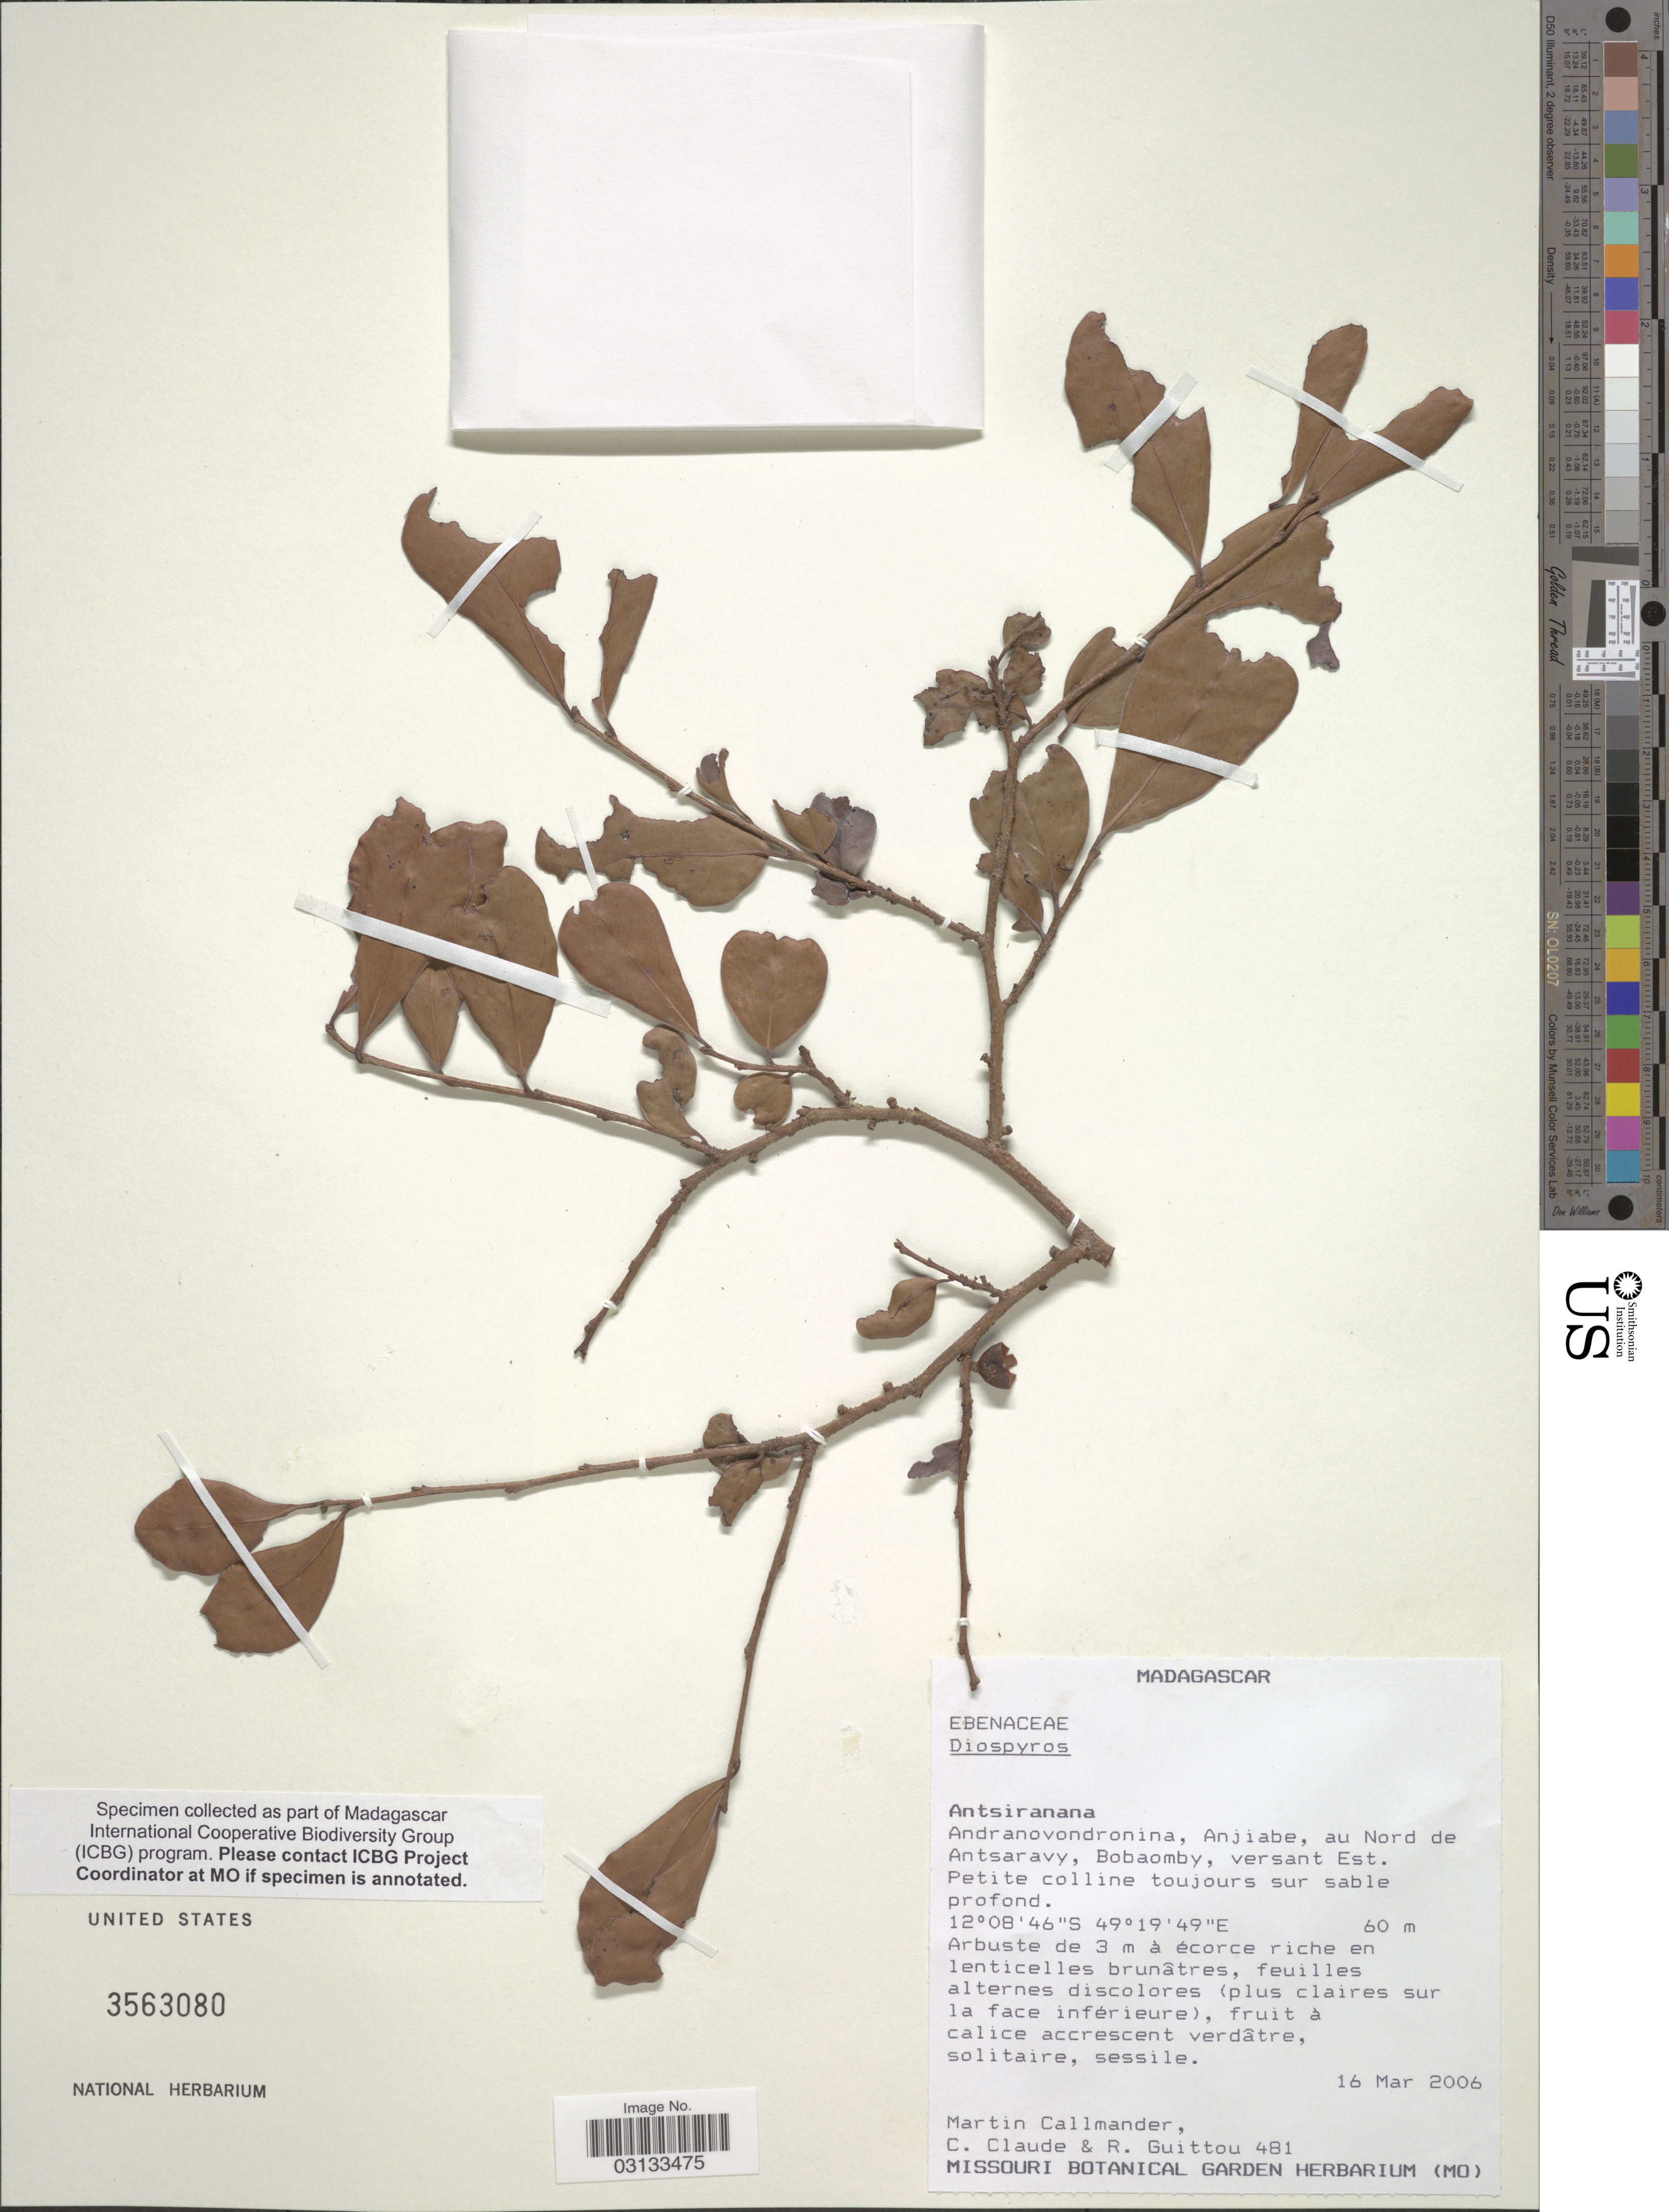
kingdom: Plantae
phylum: Tracheophyta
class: Magnoliopsida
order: Ericales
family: Ebenaceae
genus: Diospyros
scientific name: Diospyros sp.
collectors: M. Callmander, C. Claude & R. Guittou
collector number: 481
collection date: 2006-03-16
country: Madagascar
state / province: Diana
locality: Andranovondronina, Anjiabe, au Nord de Antsaravy, Bobaomby, versant Est.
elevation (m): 60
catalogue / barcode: US 3563080